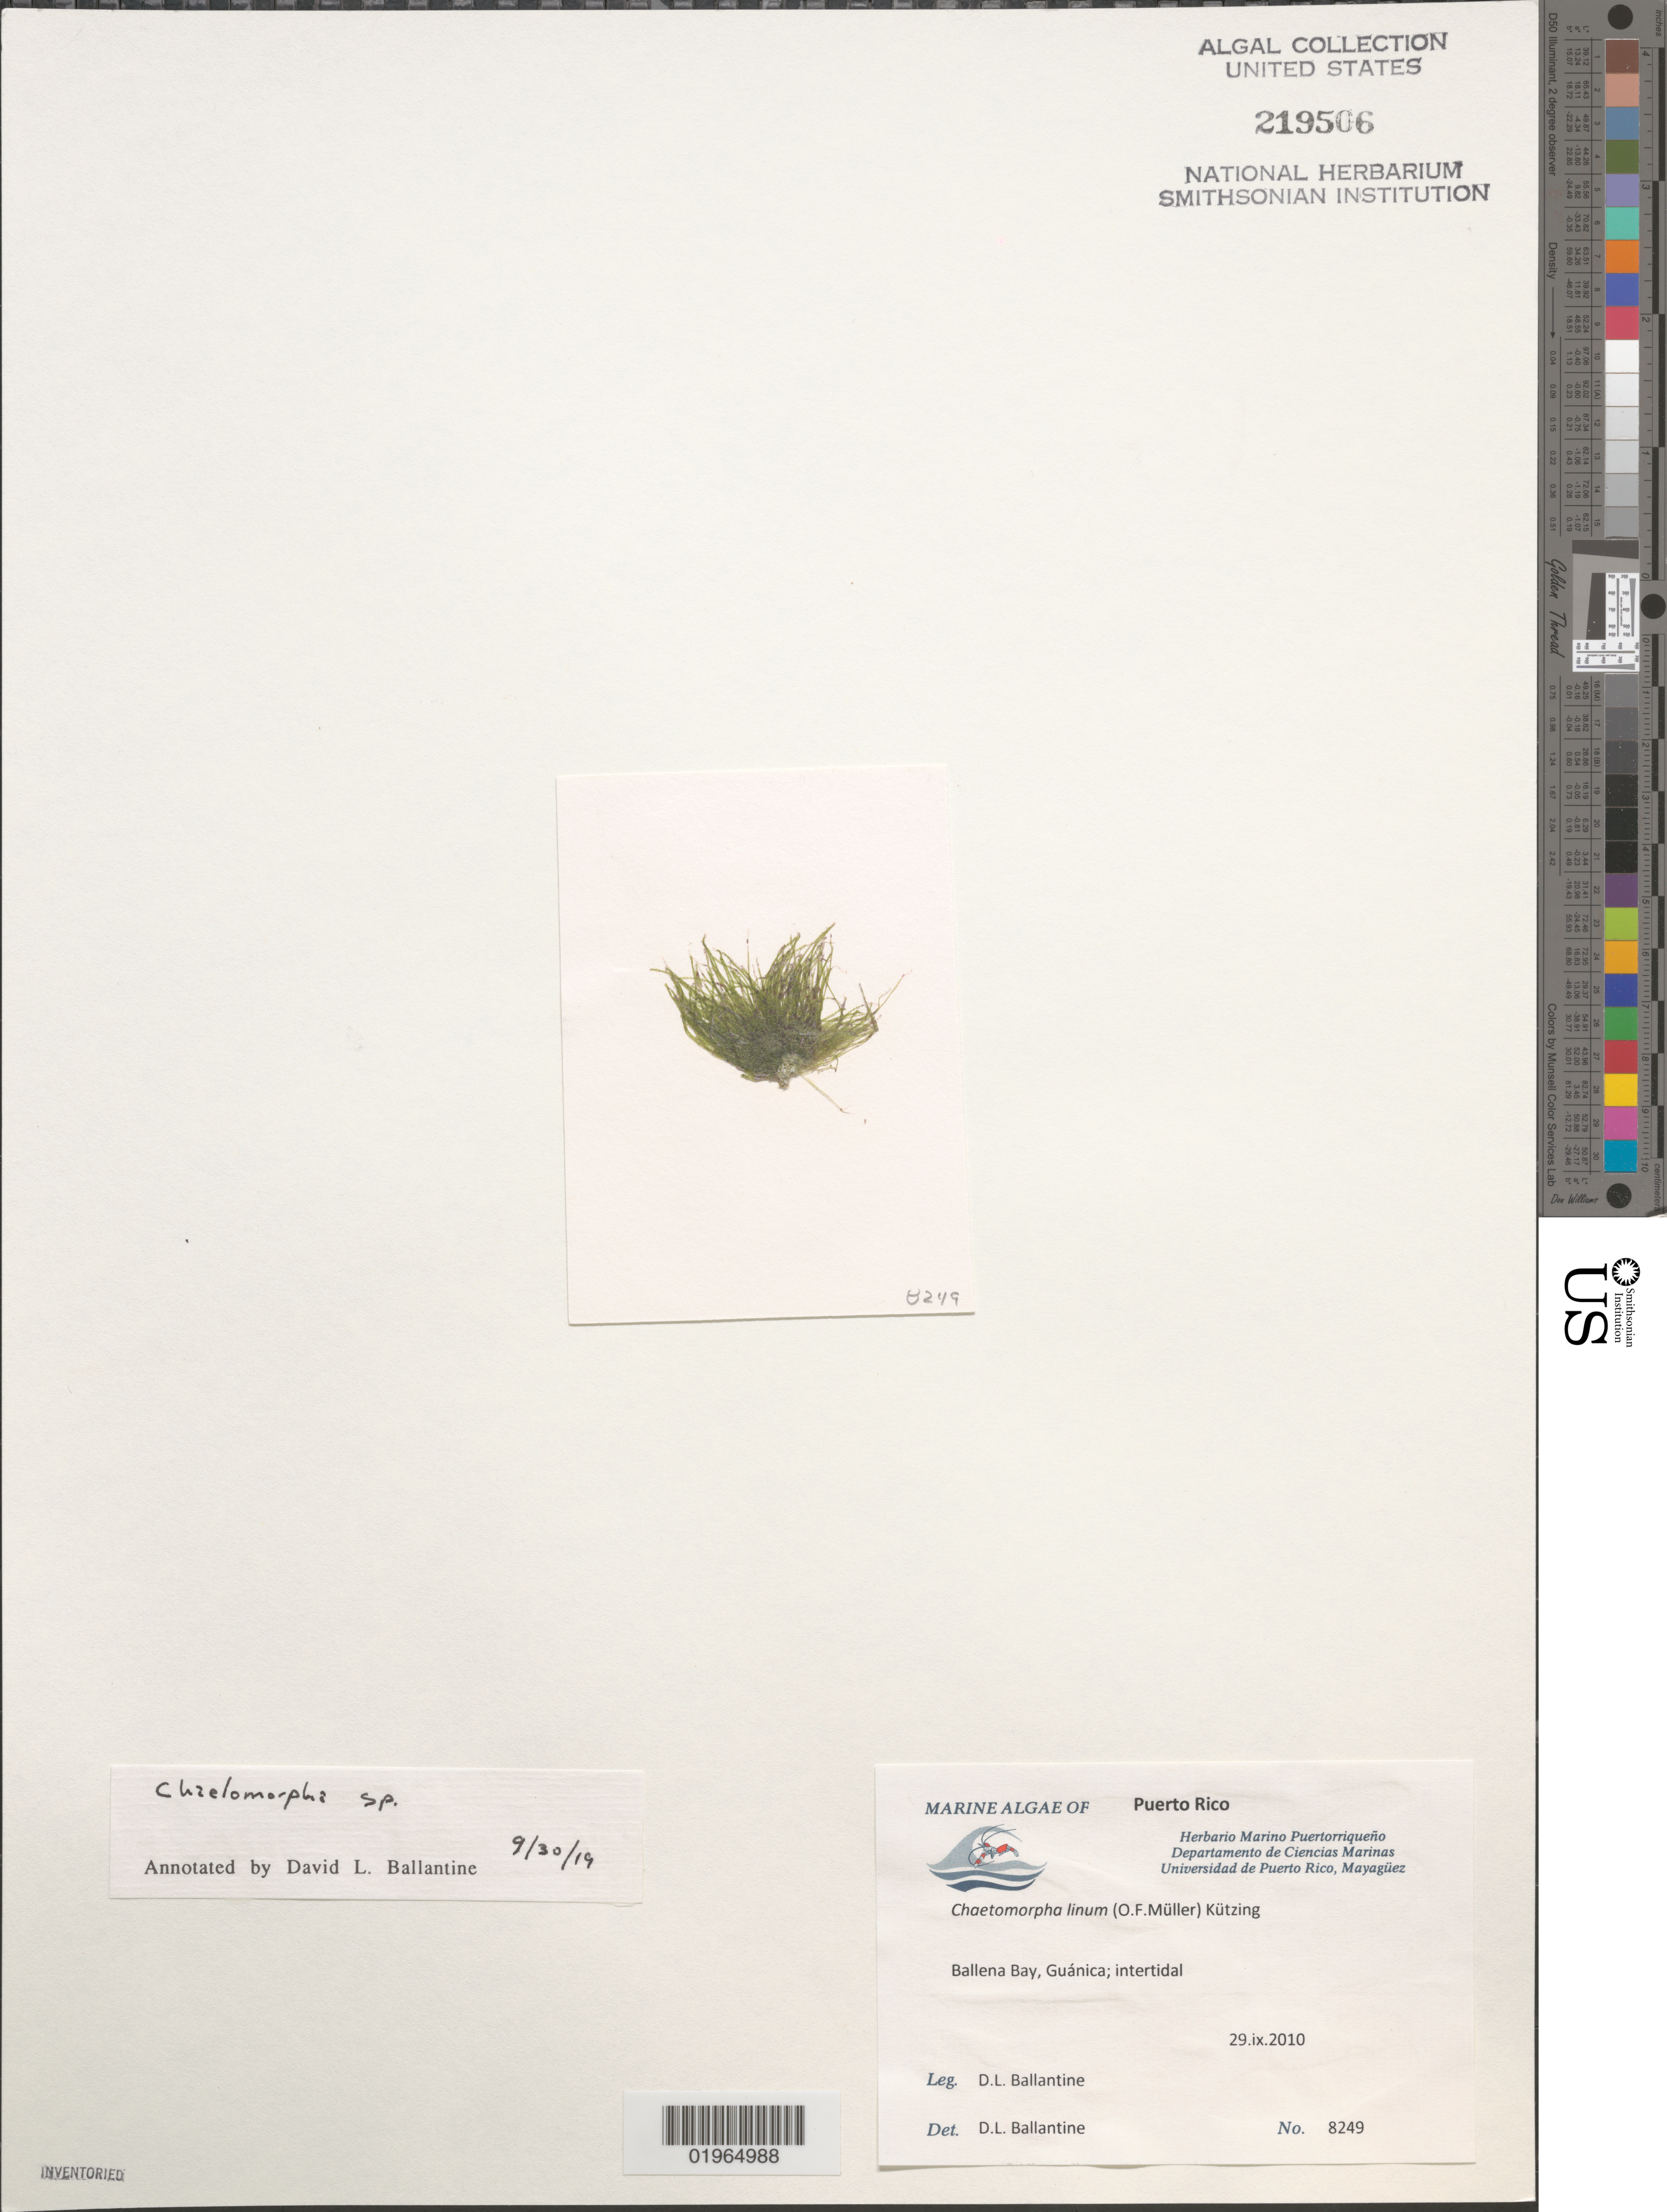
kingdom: Plantae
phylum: Chlorophyta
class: Ulvophyceae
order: Cladophorales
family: Cladophoraceae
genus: Chaetomorpha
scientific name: Chaetomorpha sp.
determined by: Ballantine, D. L.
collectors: D.L. Ballantine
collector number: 8249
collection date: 2010-09-29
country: Puerto Rico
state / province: Guanica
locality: Intertidal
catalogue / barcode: US 219506